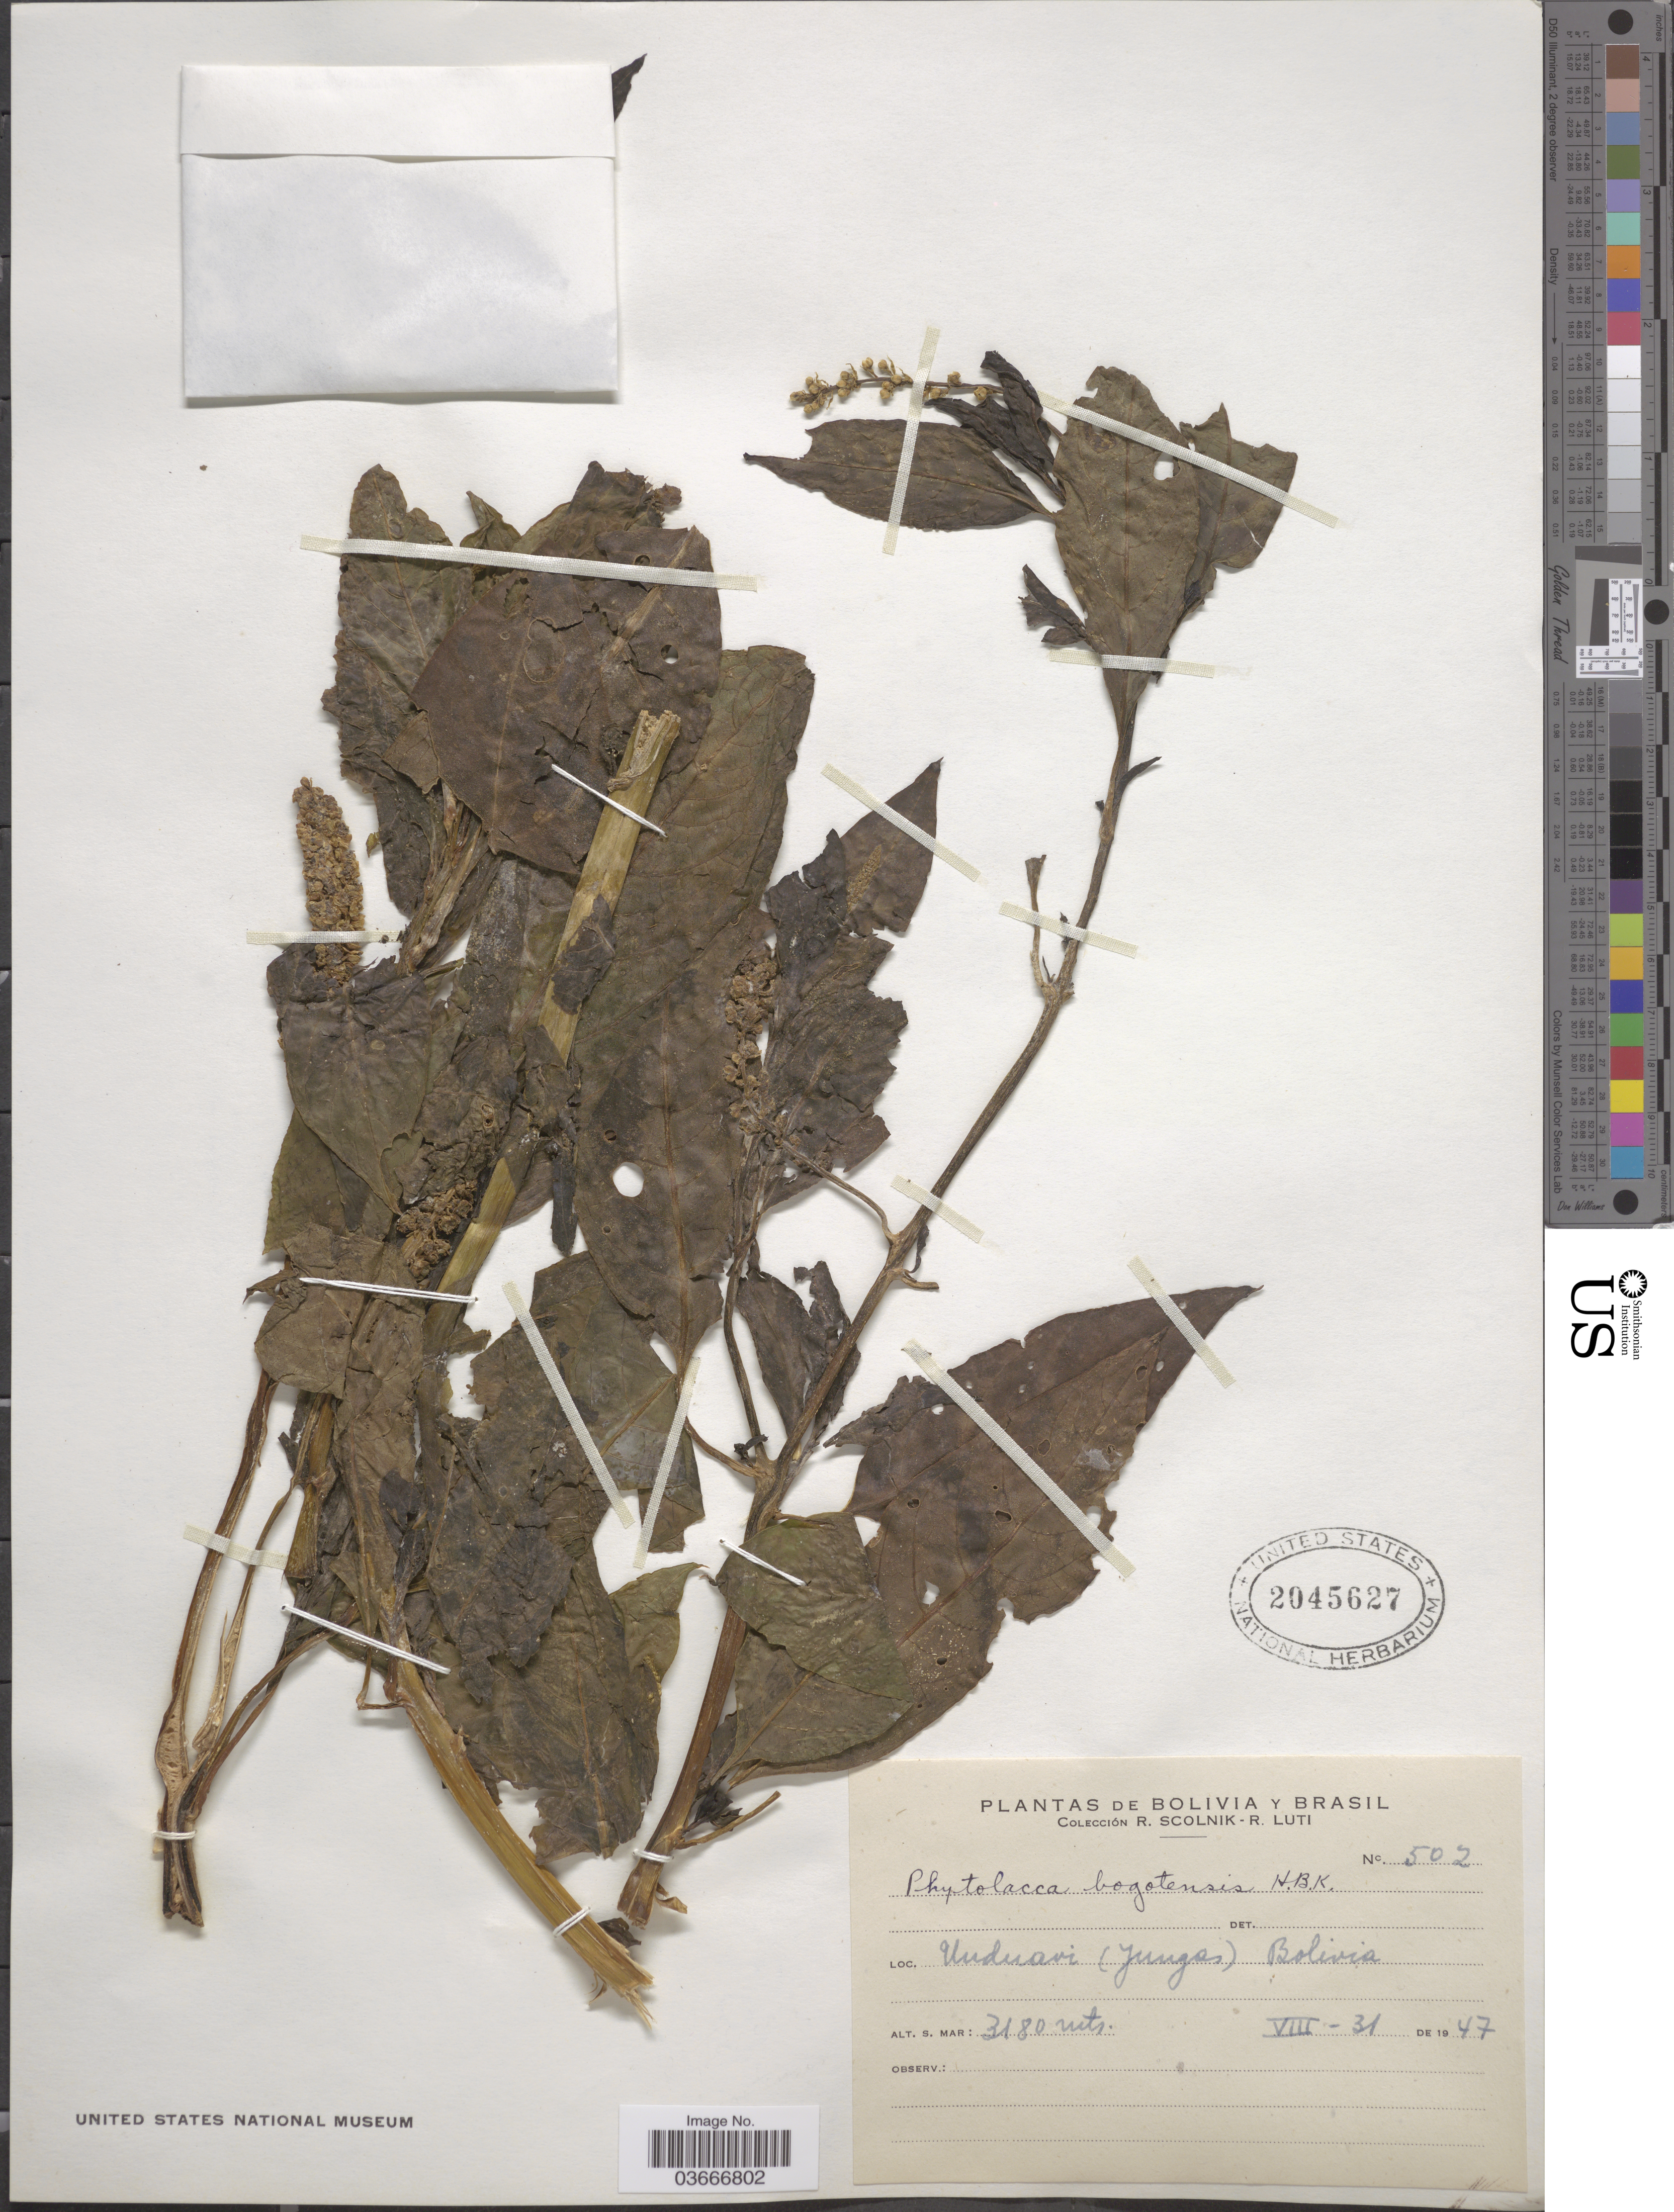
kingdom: Plantae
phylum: Tracheophyta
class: Magnoliopsida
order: Caryophyllales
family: Phytolaccaceae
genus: Phytolacca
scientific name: Phytolacca bogotensis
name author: Kunth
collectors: R. Scolnik & R. Luti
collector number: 502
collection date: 1947-08-31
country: Bolivia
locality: Unduavi (Yungas).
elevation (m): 3180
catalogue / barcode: US 2045627